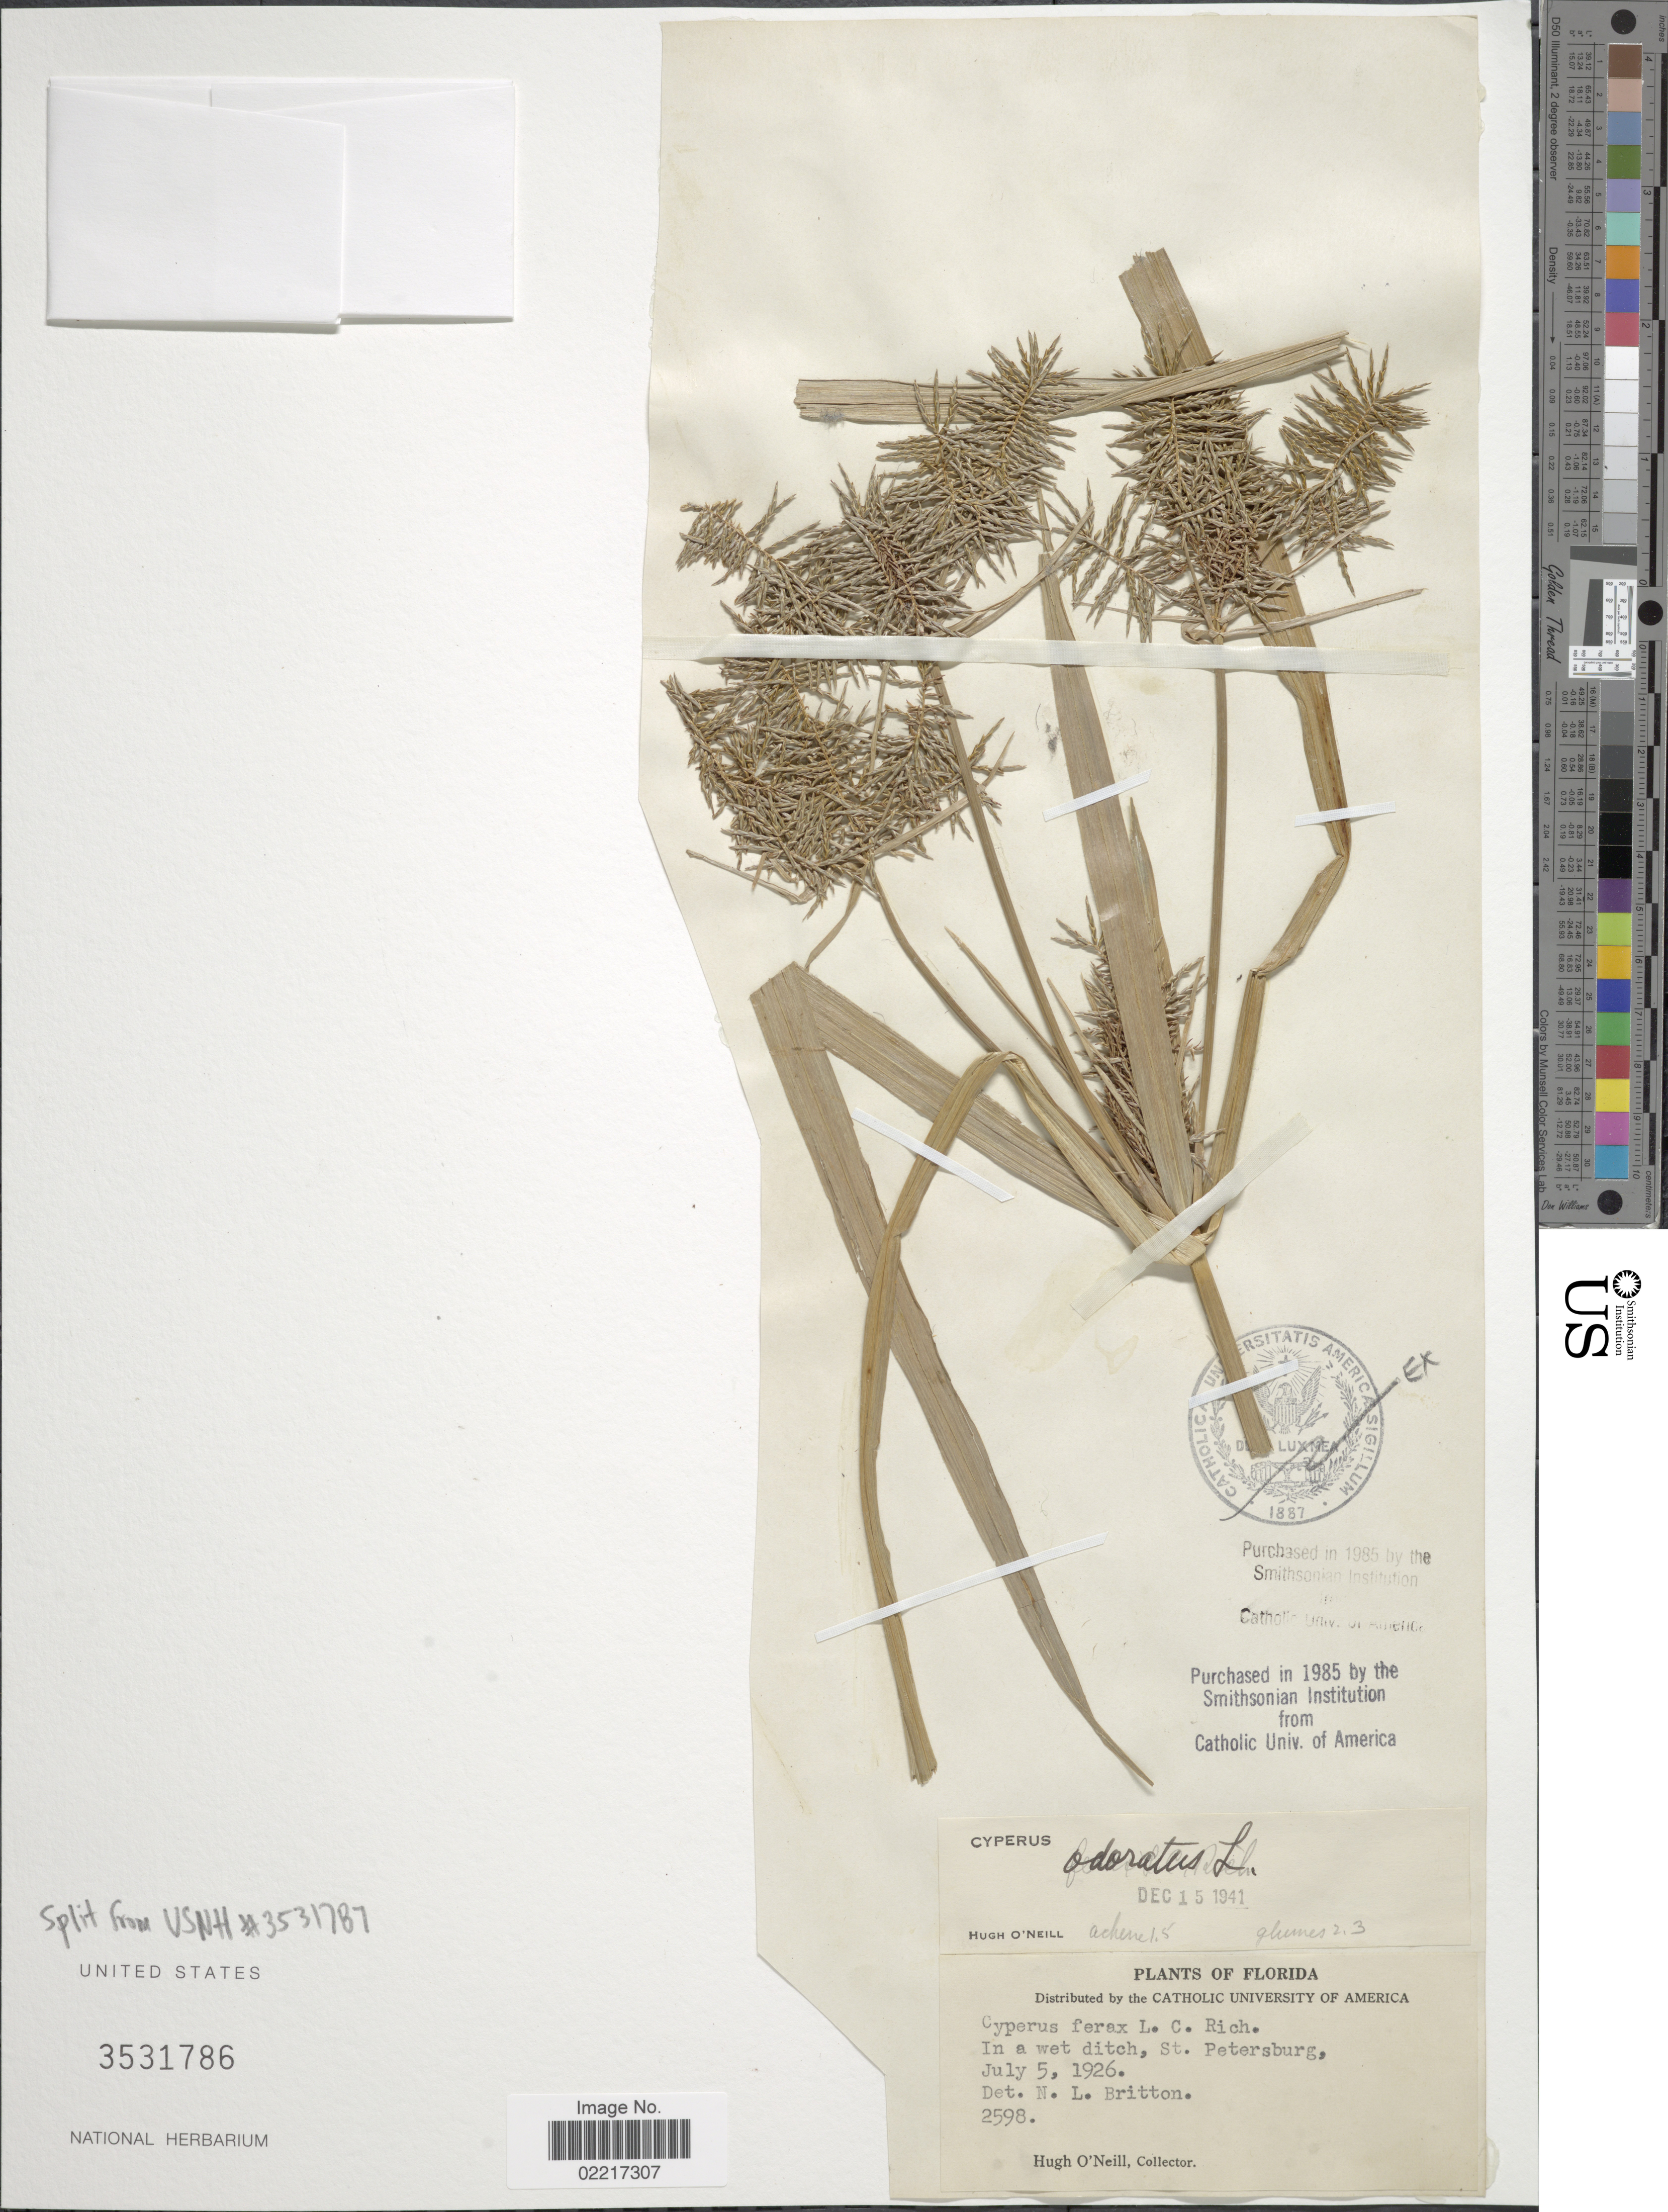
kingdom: Plantae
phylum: Tracheophyta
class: Liliopsida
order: Poales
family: Cyperaceae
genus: Cyperus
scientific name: Cyperus odoratus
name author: L.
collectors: H. O'Neill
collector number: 2598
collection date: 1926-07-05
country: United States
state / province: Florida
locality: St. Petersburg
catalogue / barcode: US 3531786